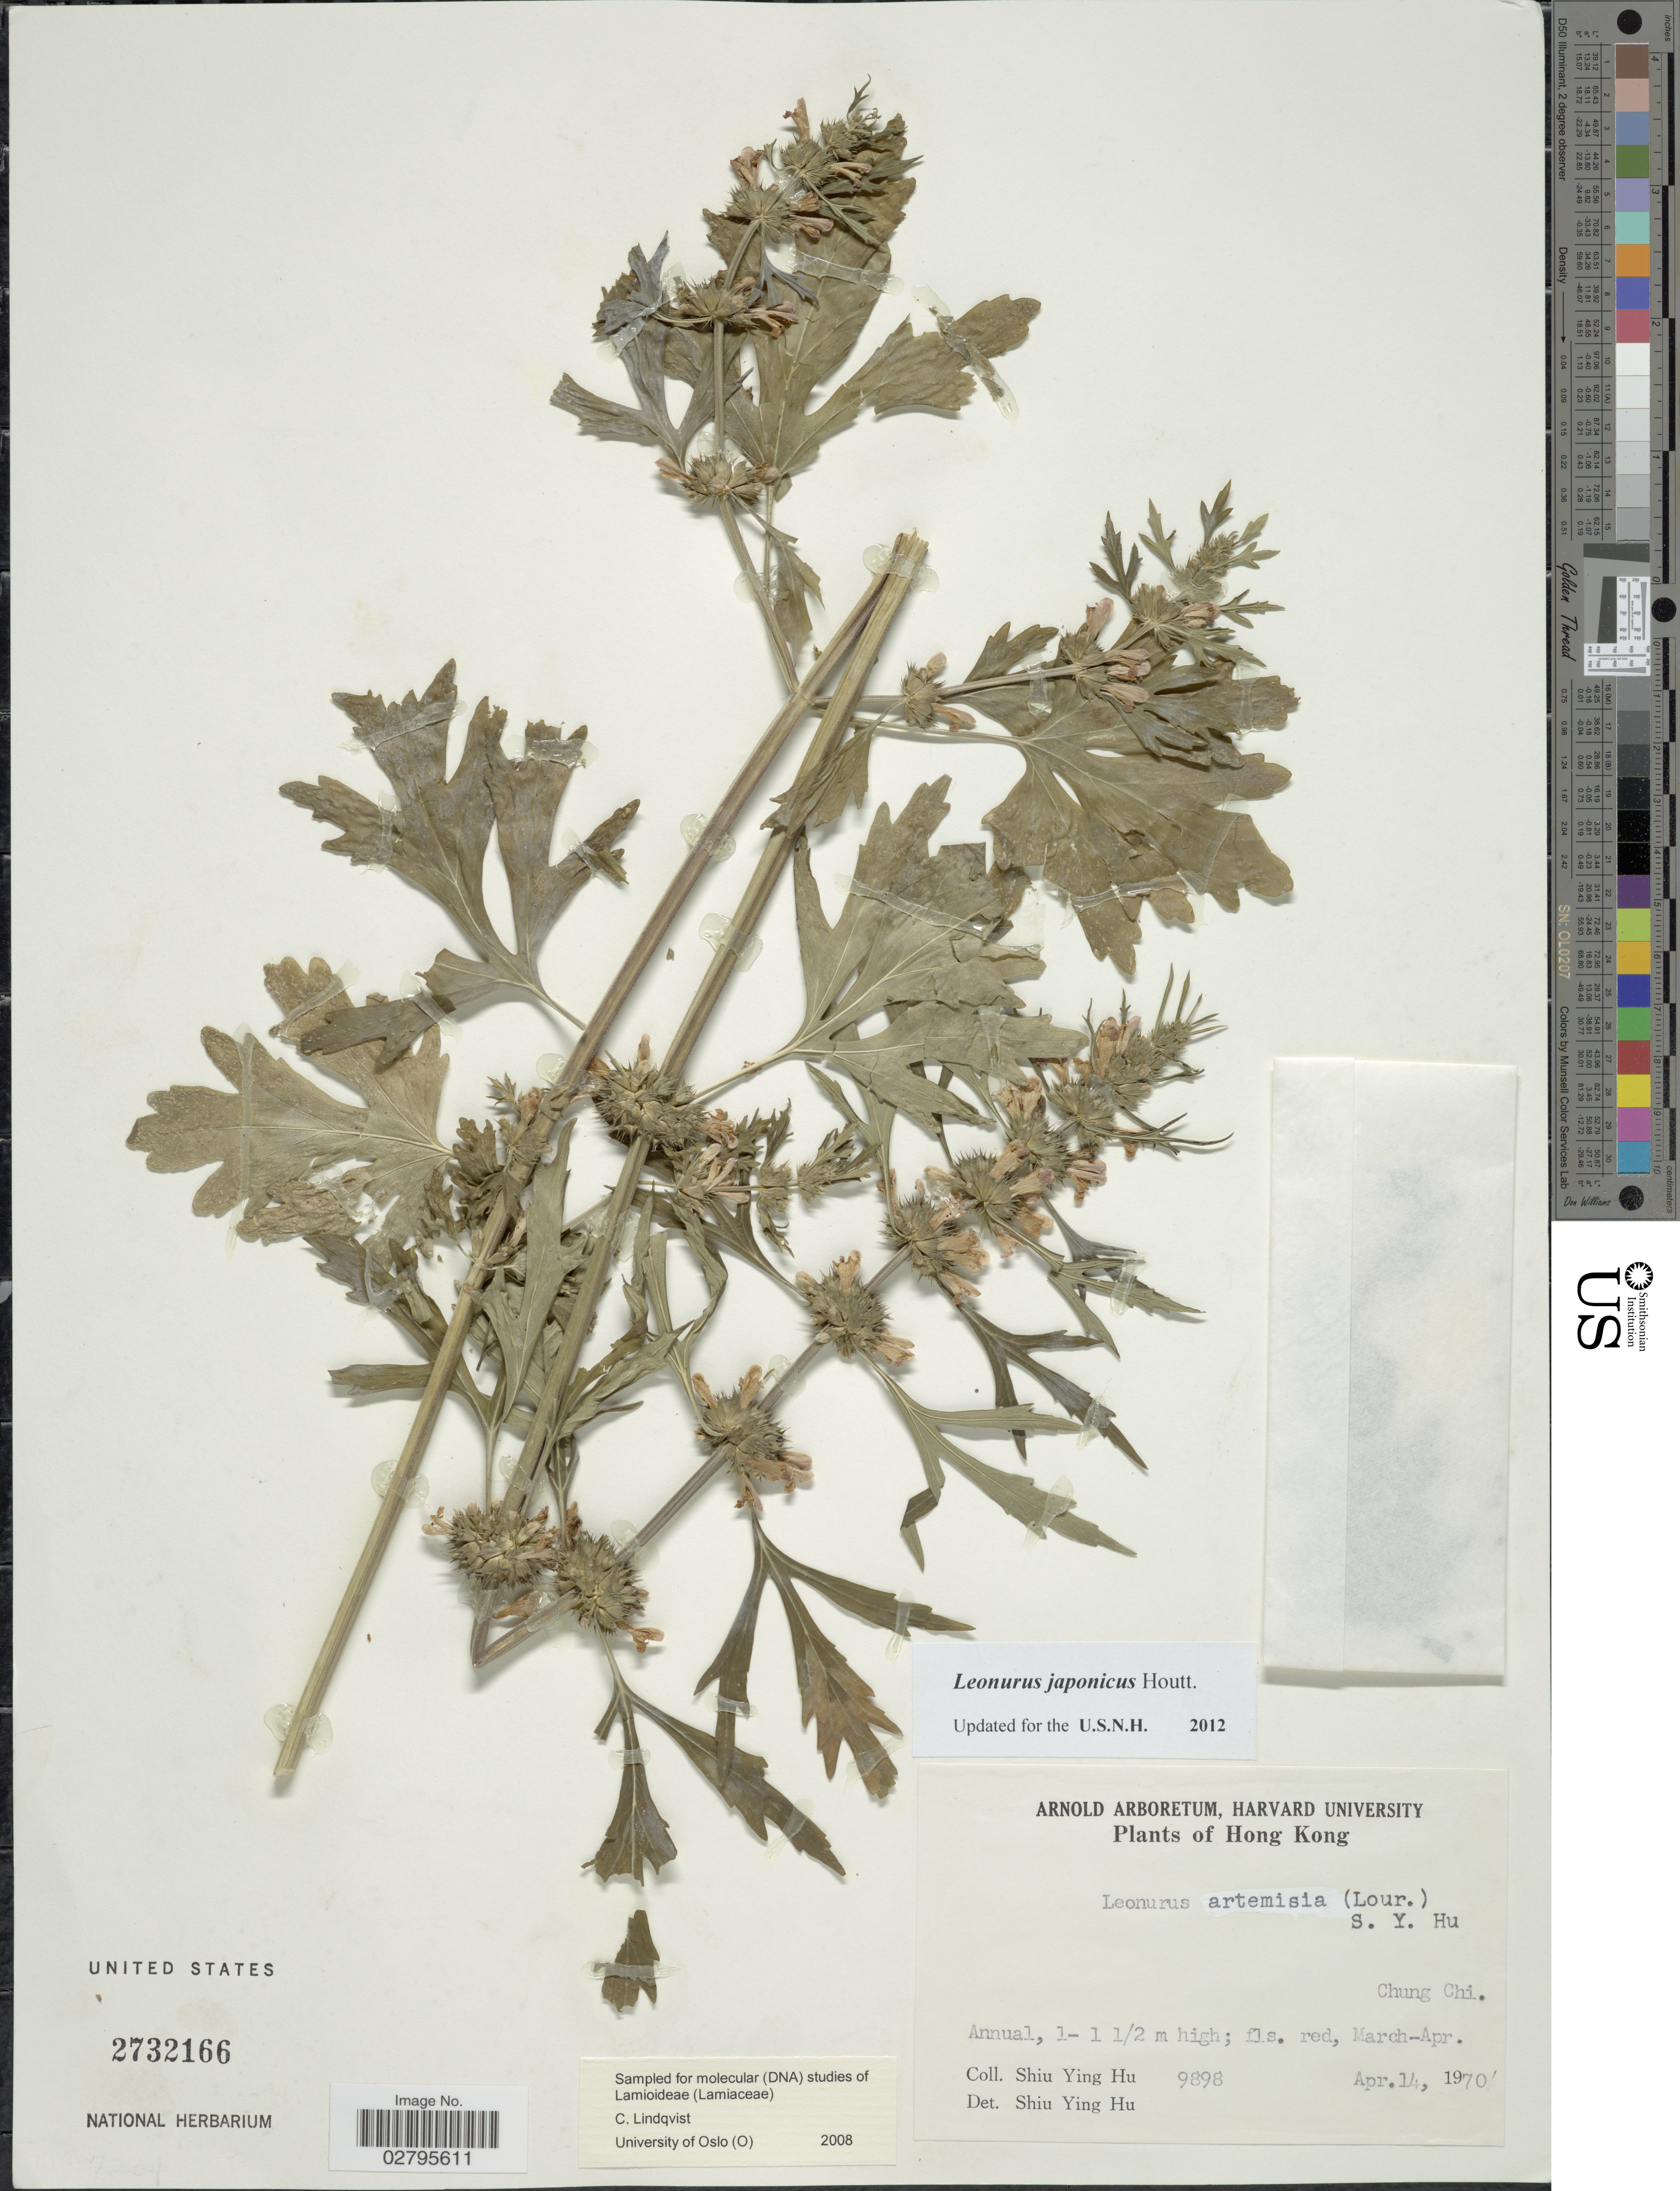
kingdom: Plantae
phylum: Tracheophyta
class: Magnoliopsida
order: Lamiales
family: Lamiaceae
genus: Leonurus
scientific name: Leonurus japonicus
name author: Houtt.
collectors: S. Y. Hu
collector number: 9898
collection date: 1970-04-14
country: China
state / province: Hong Kong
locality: Chung Chi.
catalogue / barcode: US 2732166